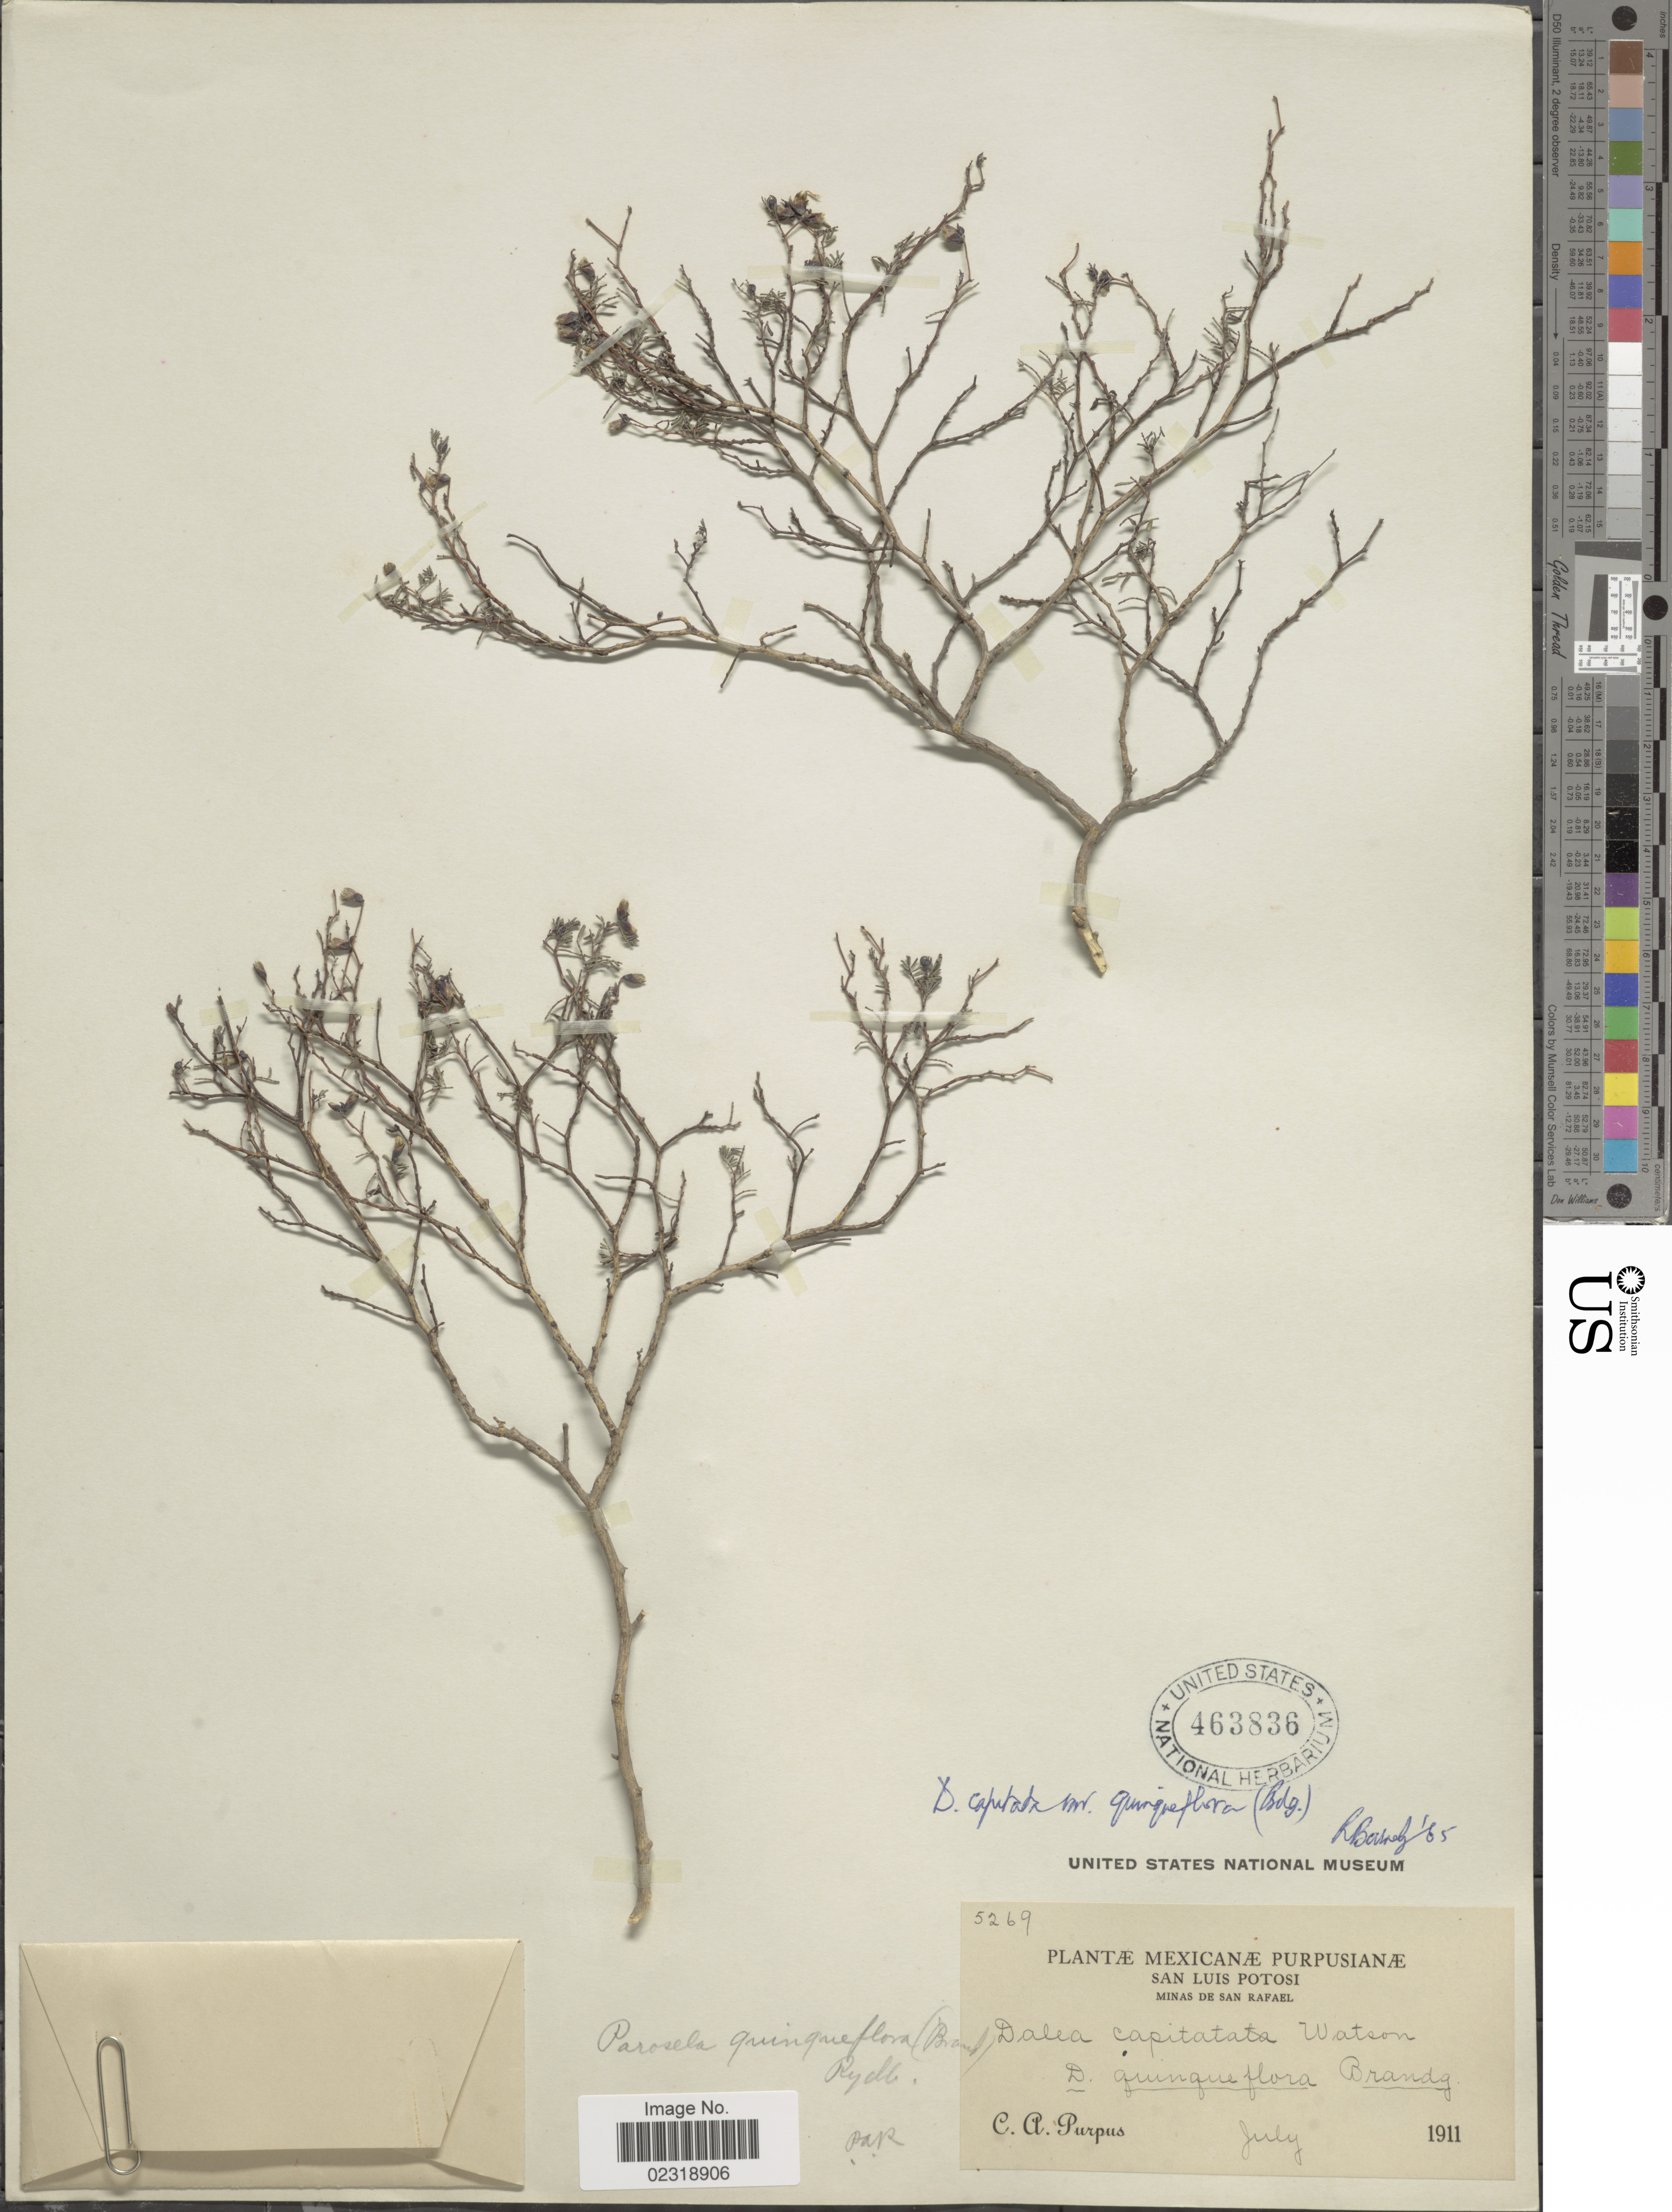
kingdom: Plantae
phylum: Tracheophyta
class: Magnoliopsida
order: Fabales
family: Fabaceae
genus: Dalea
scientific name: Dalea capitata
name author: S. Watson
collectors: C. A. Purpus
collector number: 5269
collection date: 1911-07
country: Mexico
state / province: San Luis Potosí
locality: Minas de San Rafael.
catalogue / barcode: US 463836